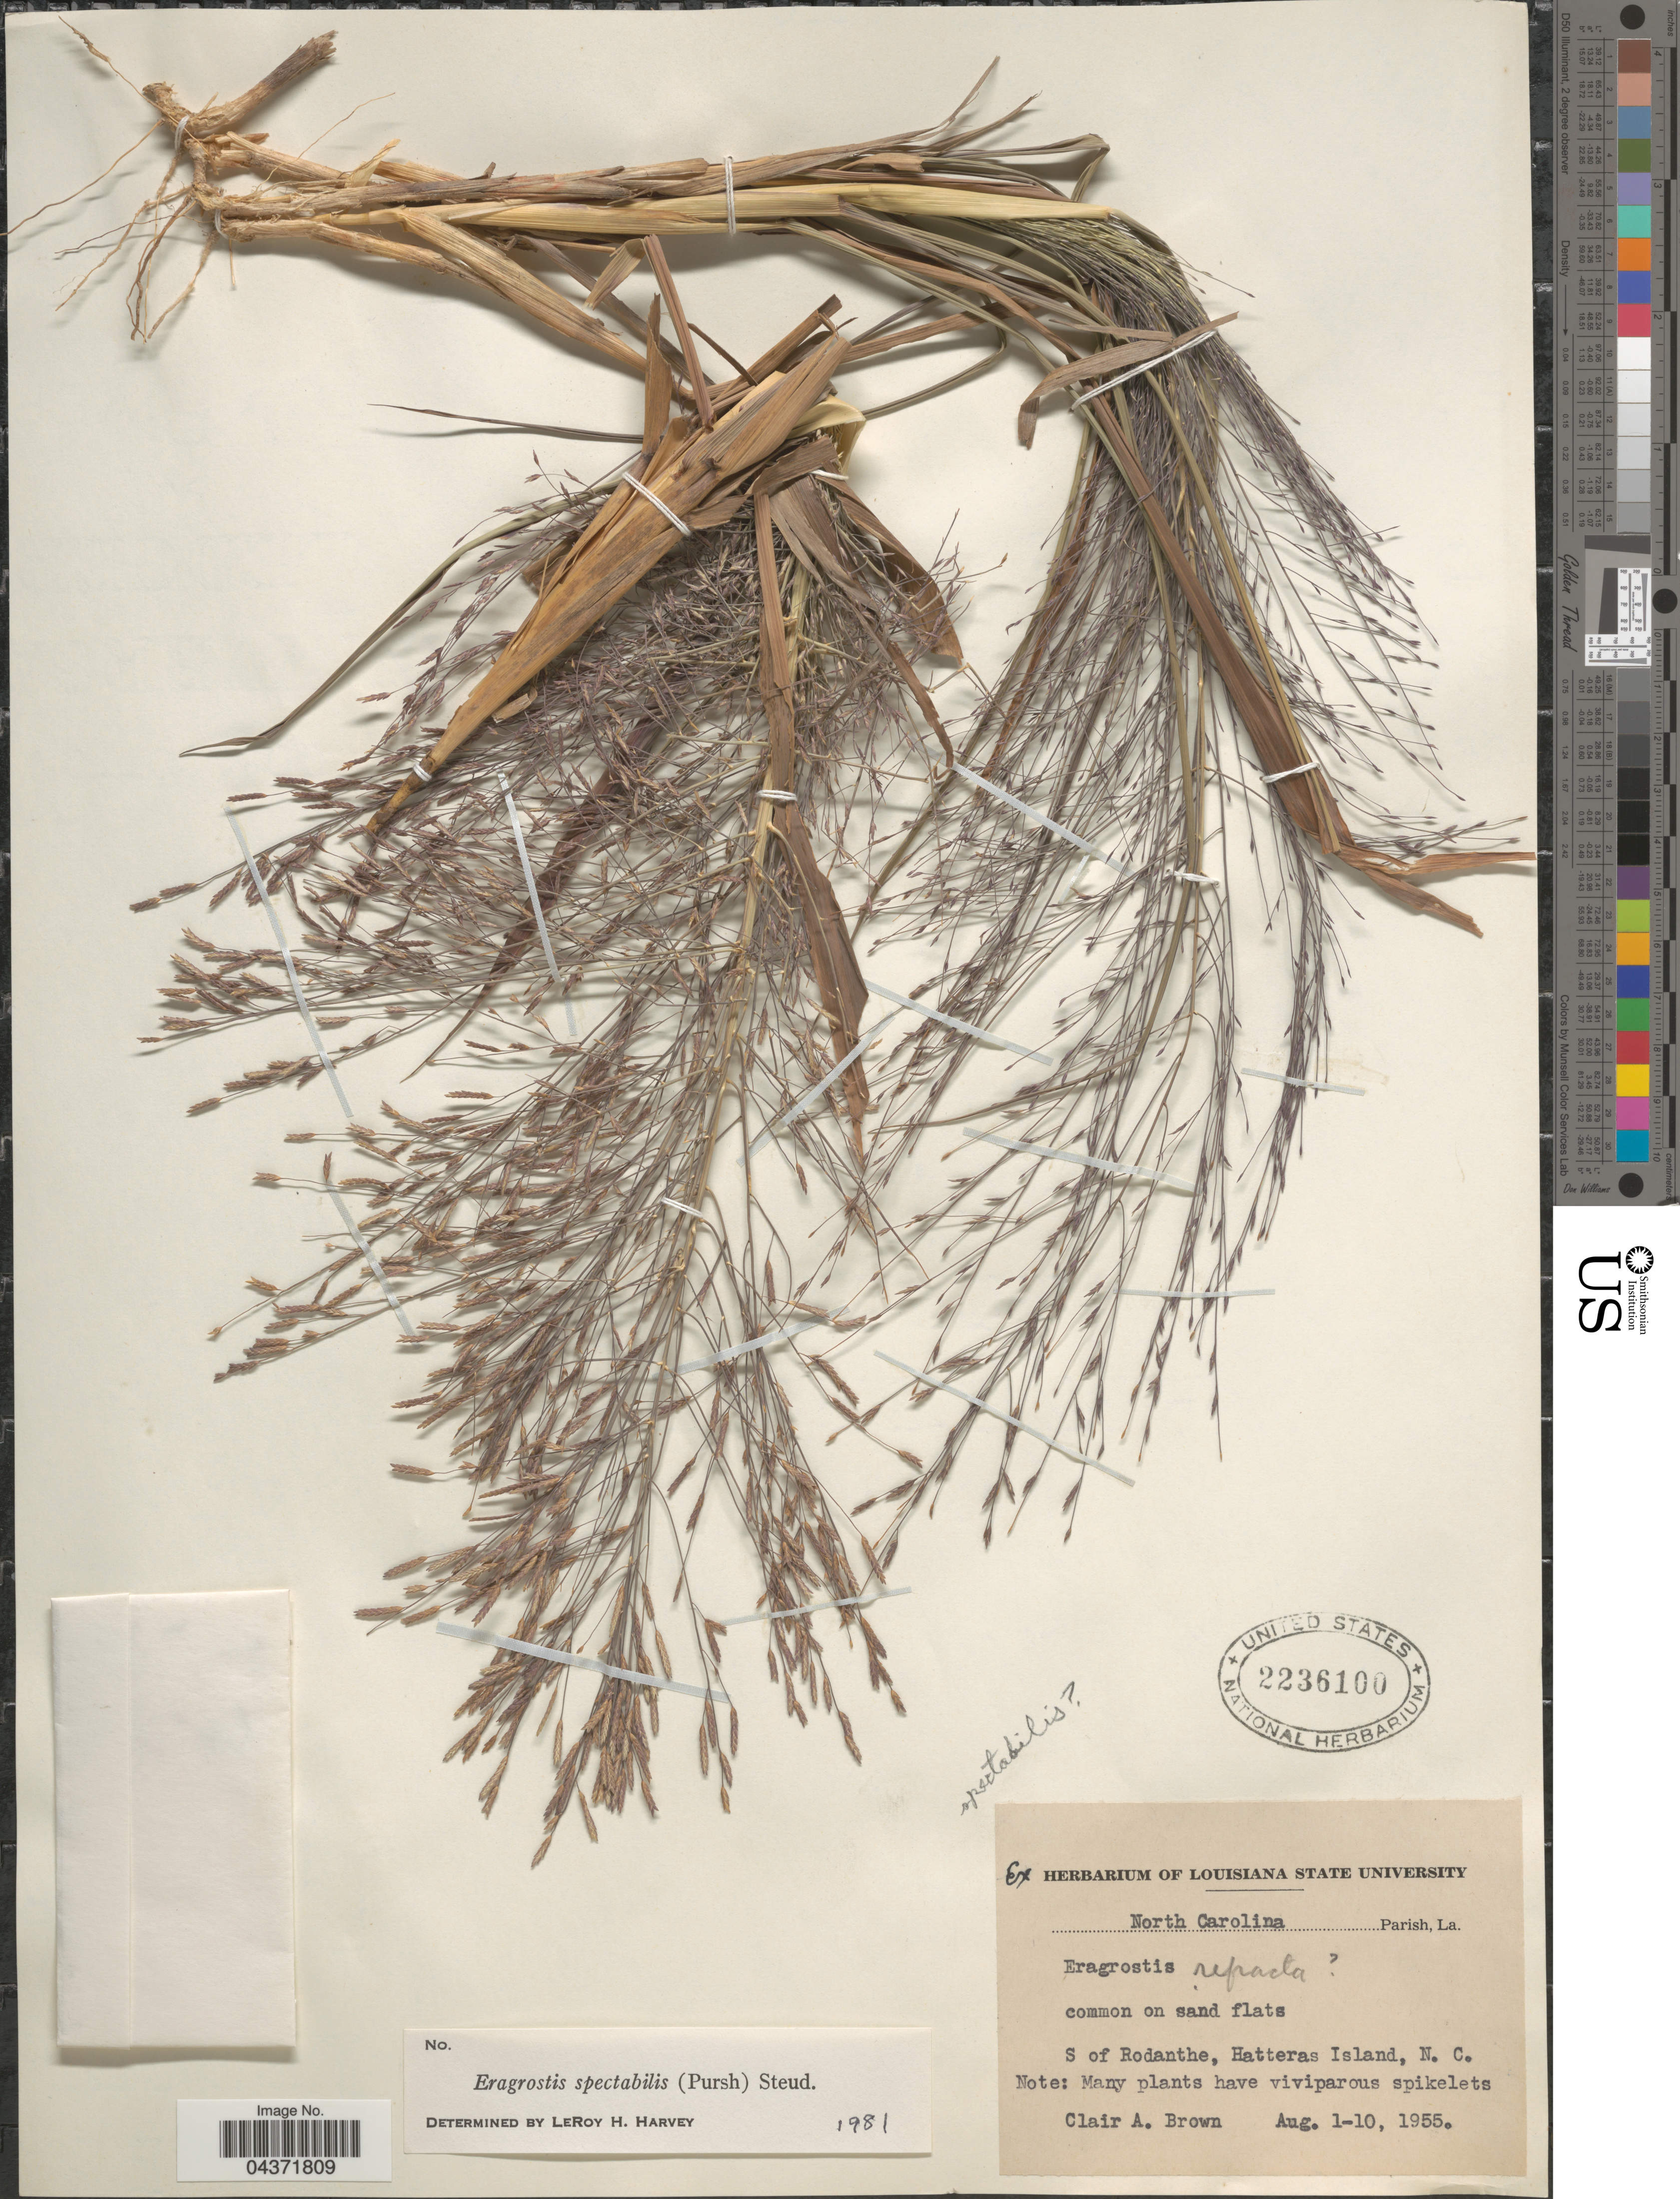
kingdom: Plantae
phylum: Tracheophyta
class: Liliopsida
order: Poales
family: Poaceae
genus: Eragrostis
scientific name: Eragrostis spectabilis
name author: (Pursh) Steud.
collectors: C. A. Brown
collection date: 1955-08-01/1955-08-10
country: United States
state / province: North Carolina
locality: North Carolina Parish. S of Rodanthe, Hatteras Island.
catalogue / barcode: US 2236100